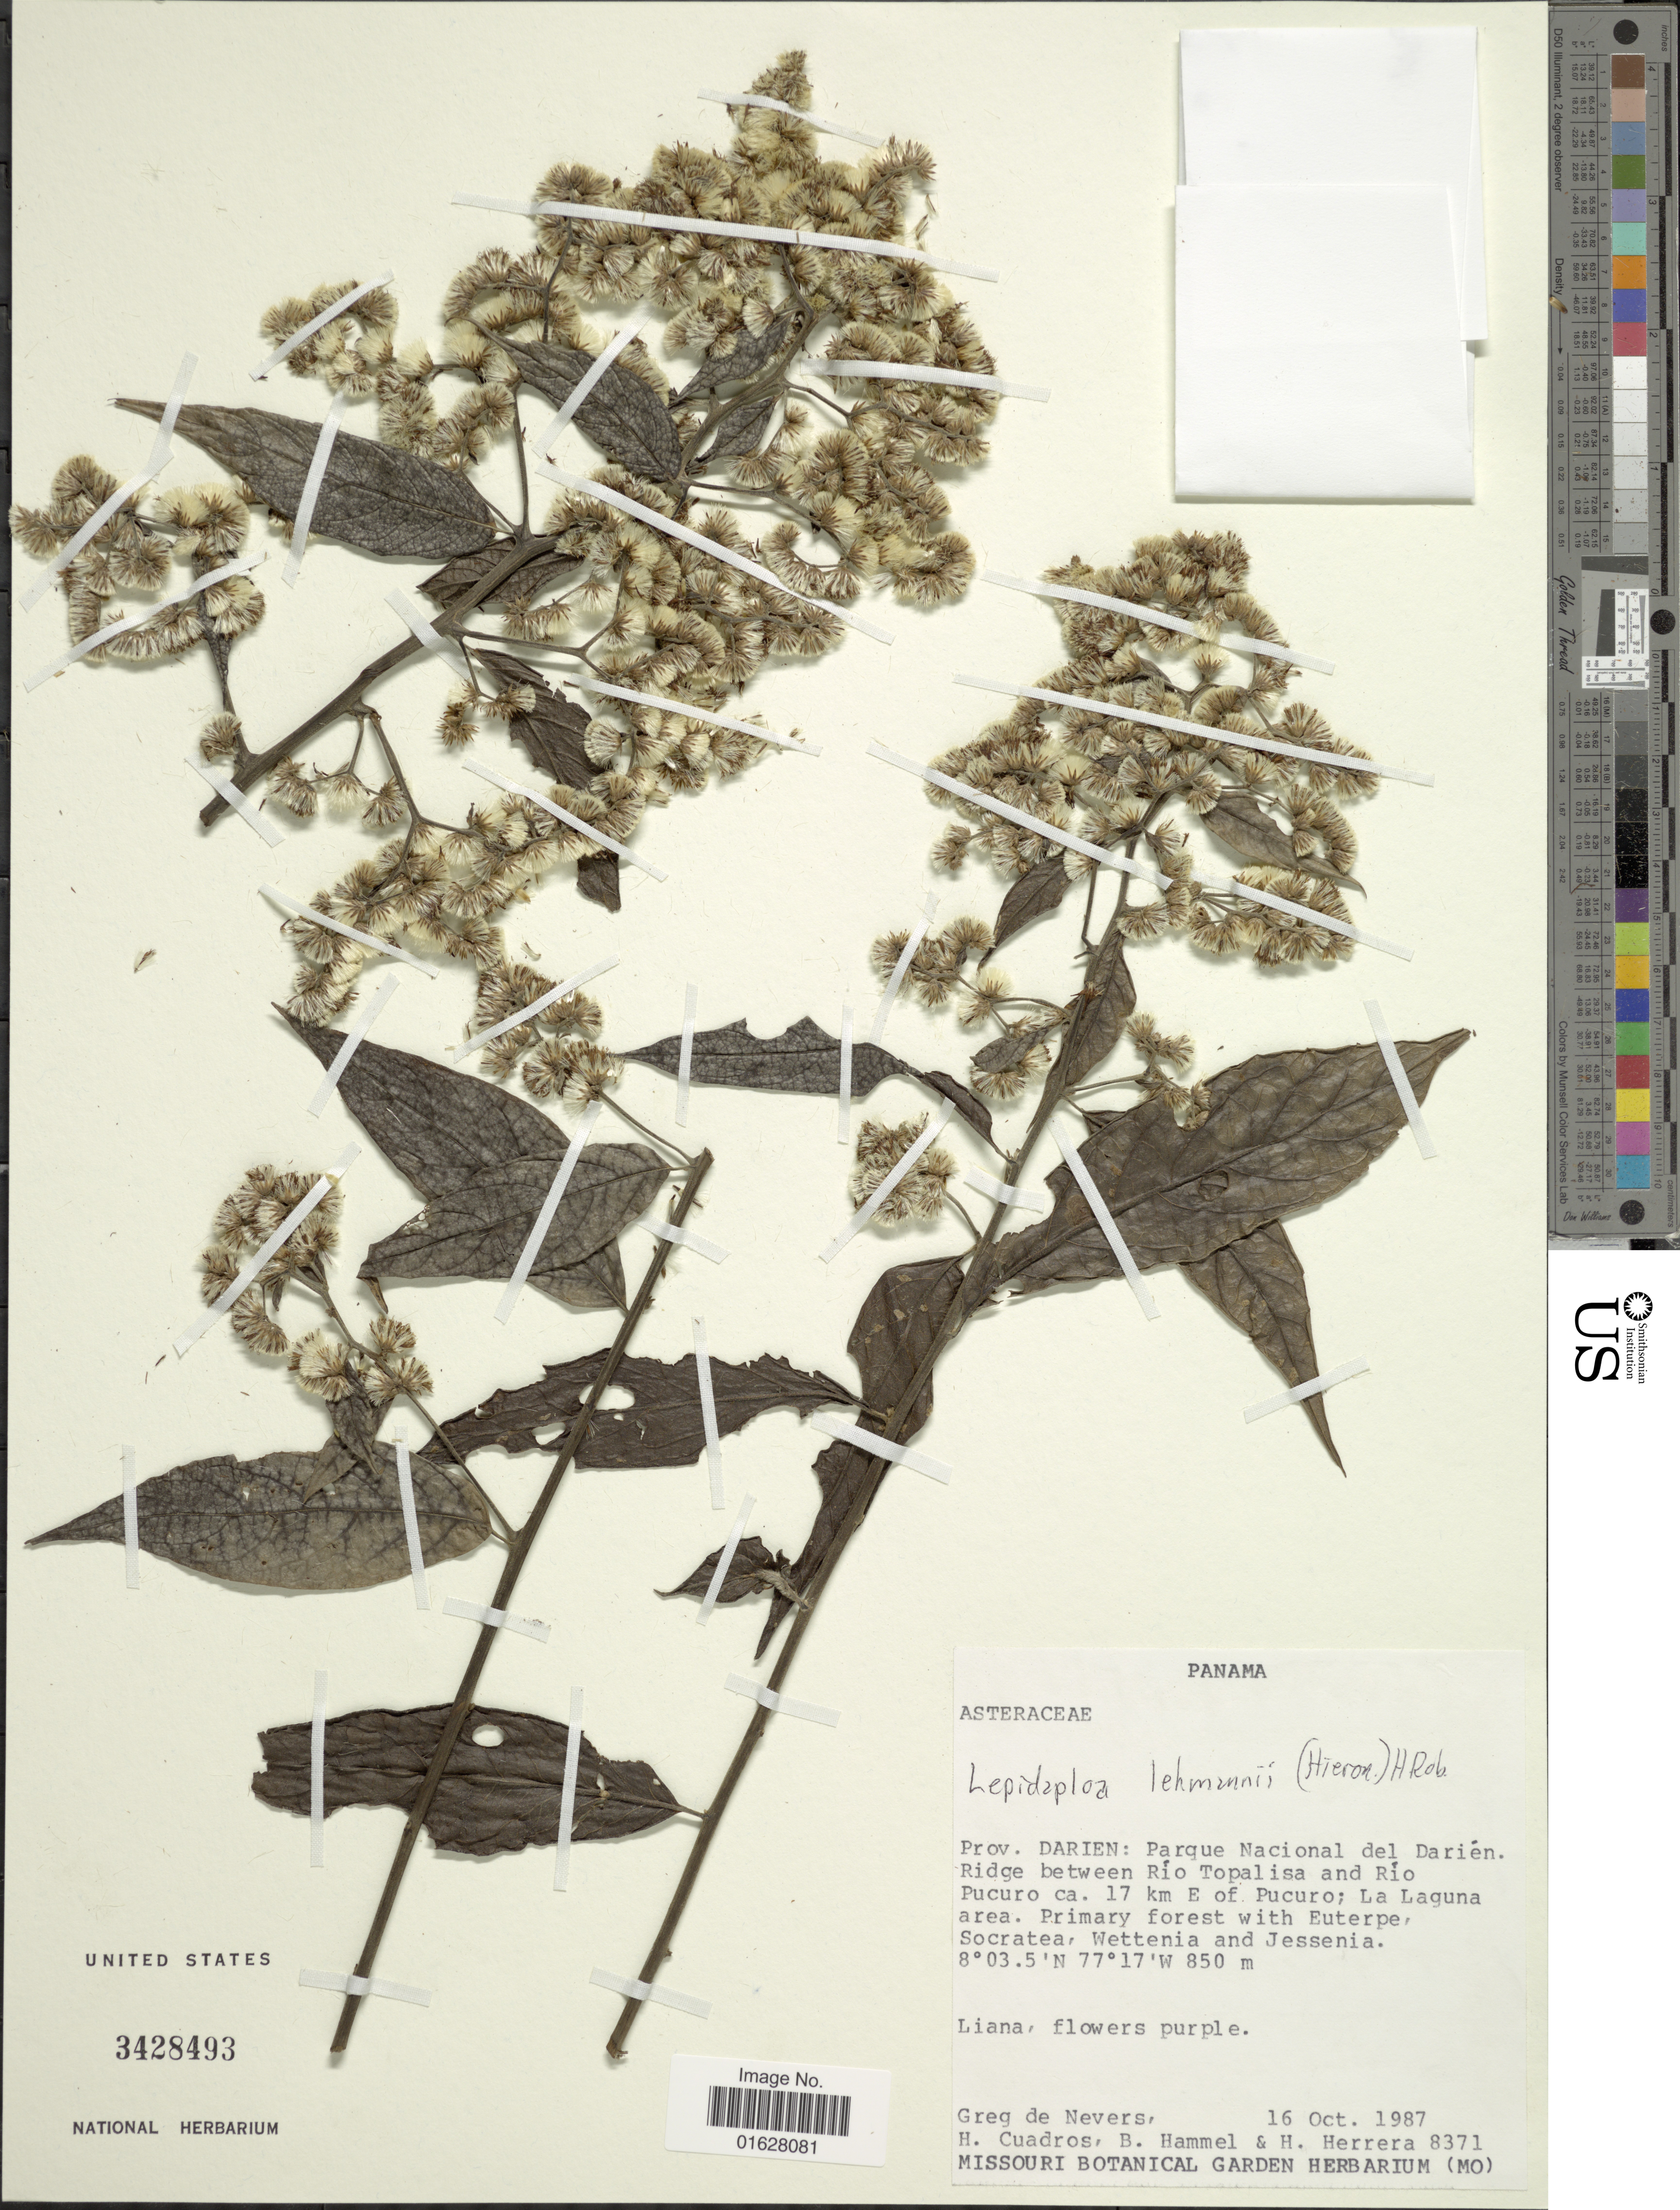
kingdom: Plantae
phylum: Tracheophyta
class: Magnoliopsida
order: Asterales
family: Asteraceae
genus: Lepidaploa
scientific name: Lepidaploa lehmannii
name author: (Hieron.) H. Rob.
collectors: G. C. de Nevers, H. Cuadros, B. Hammel & H. Herrera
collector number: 8371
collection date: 1987-10-16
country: Panama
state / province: Darién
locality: Panama. Prov. Darien: Parque Nacional del Darien. Ridge between Rio Topalisa and Rio Pucuro ca. 17 km E of Pucuro; La Laguna area. Primary forest with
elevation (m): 850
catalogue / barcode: US 3428493